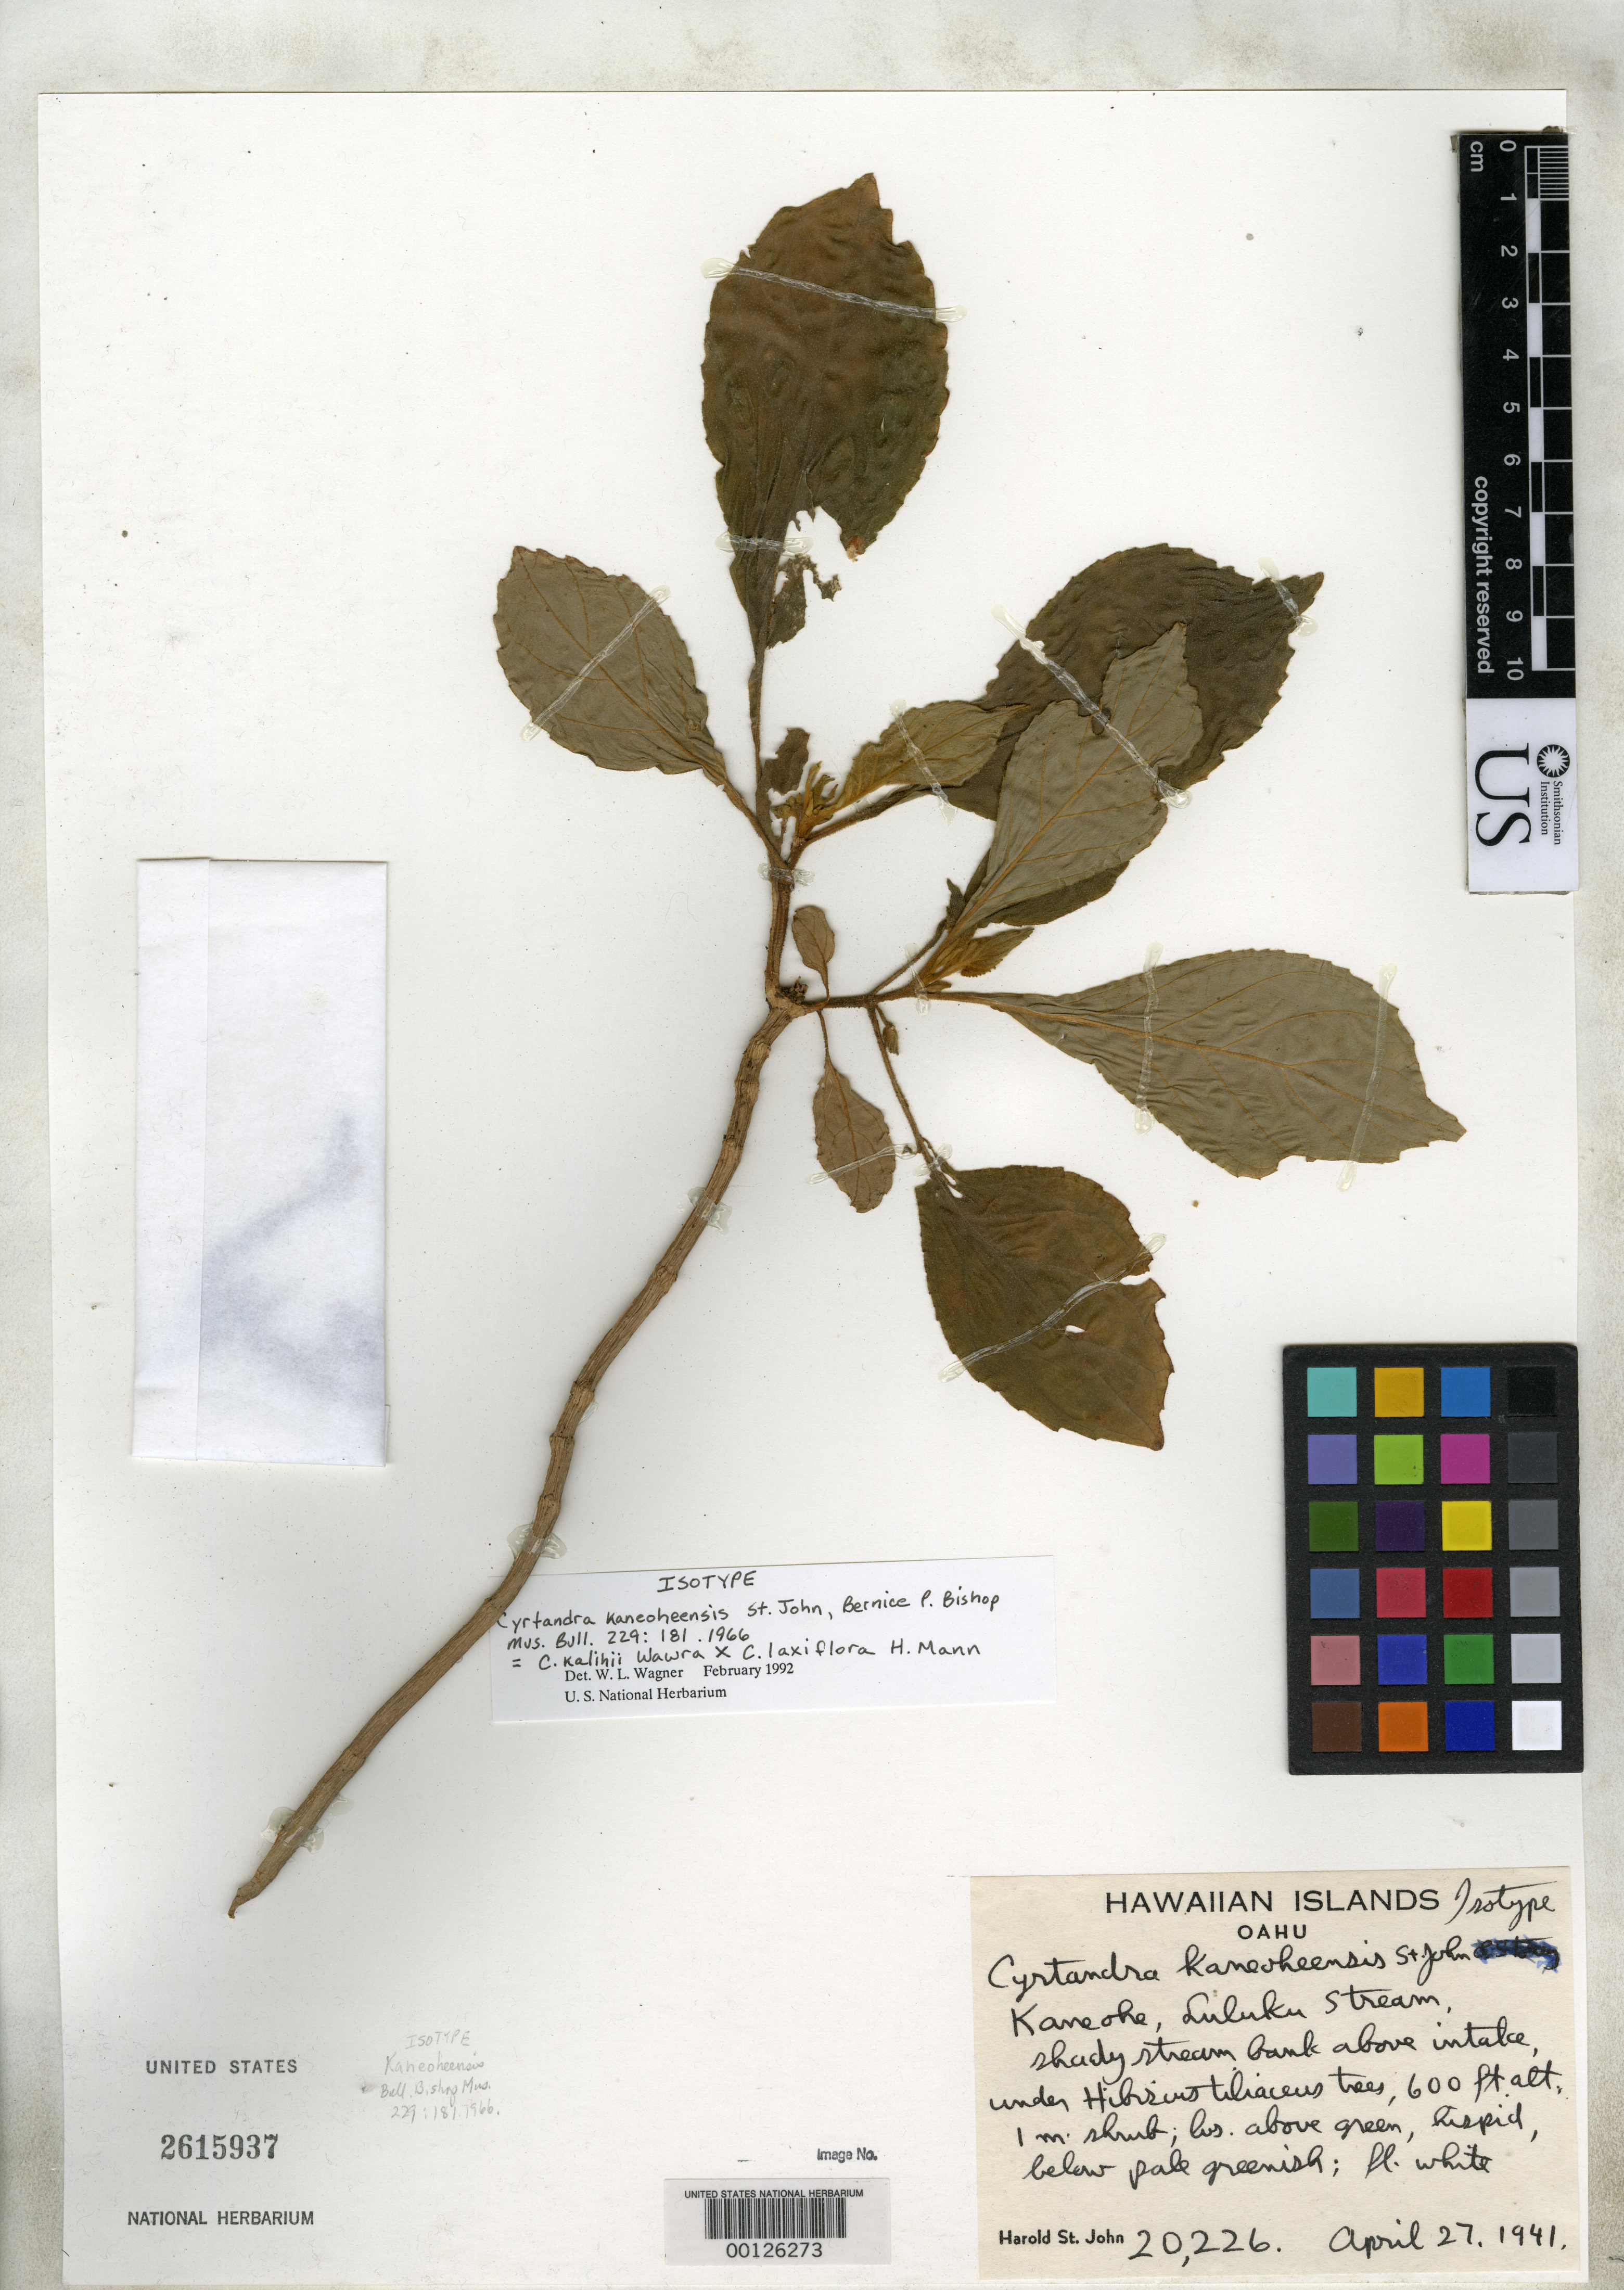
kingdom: Plantae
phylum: Tracheophyta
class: Magnoliopsida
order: Lamiales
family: Gesneriaceae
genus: Cyrtandra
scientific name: Cyrtandra kaneoheensis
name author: H. St. John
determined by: Wagner, W. L., (BOT), Smithsonian Institution - National Museum of Natural History (UNITED STATES)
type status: Isotype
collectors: H. St. John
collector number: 20226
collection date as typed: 27 Apr 1941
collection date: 1941-04-27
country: United States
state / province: Hawaii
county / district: Honolulu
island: Oahu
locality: Kaneohe, Luluku Stream.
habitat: Shady stream bank above intake.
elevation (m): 183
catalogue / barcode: US 2615937